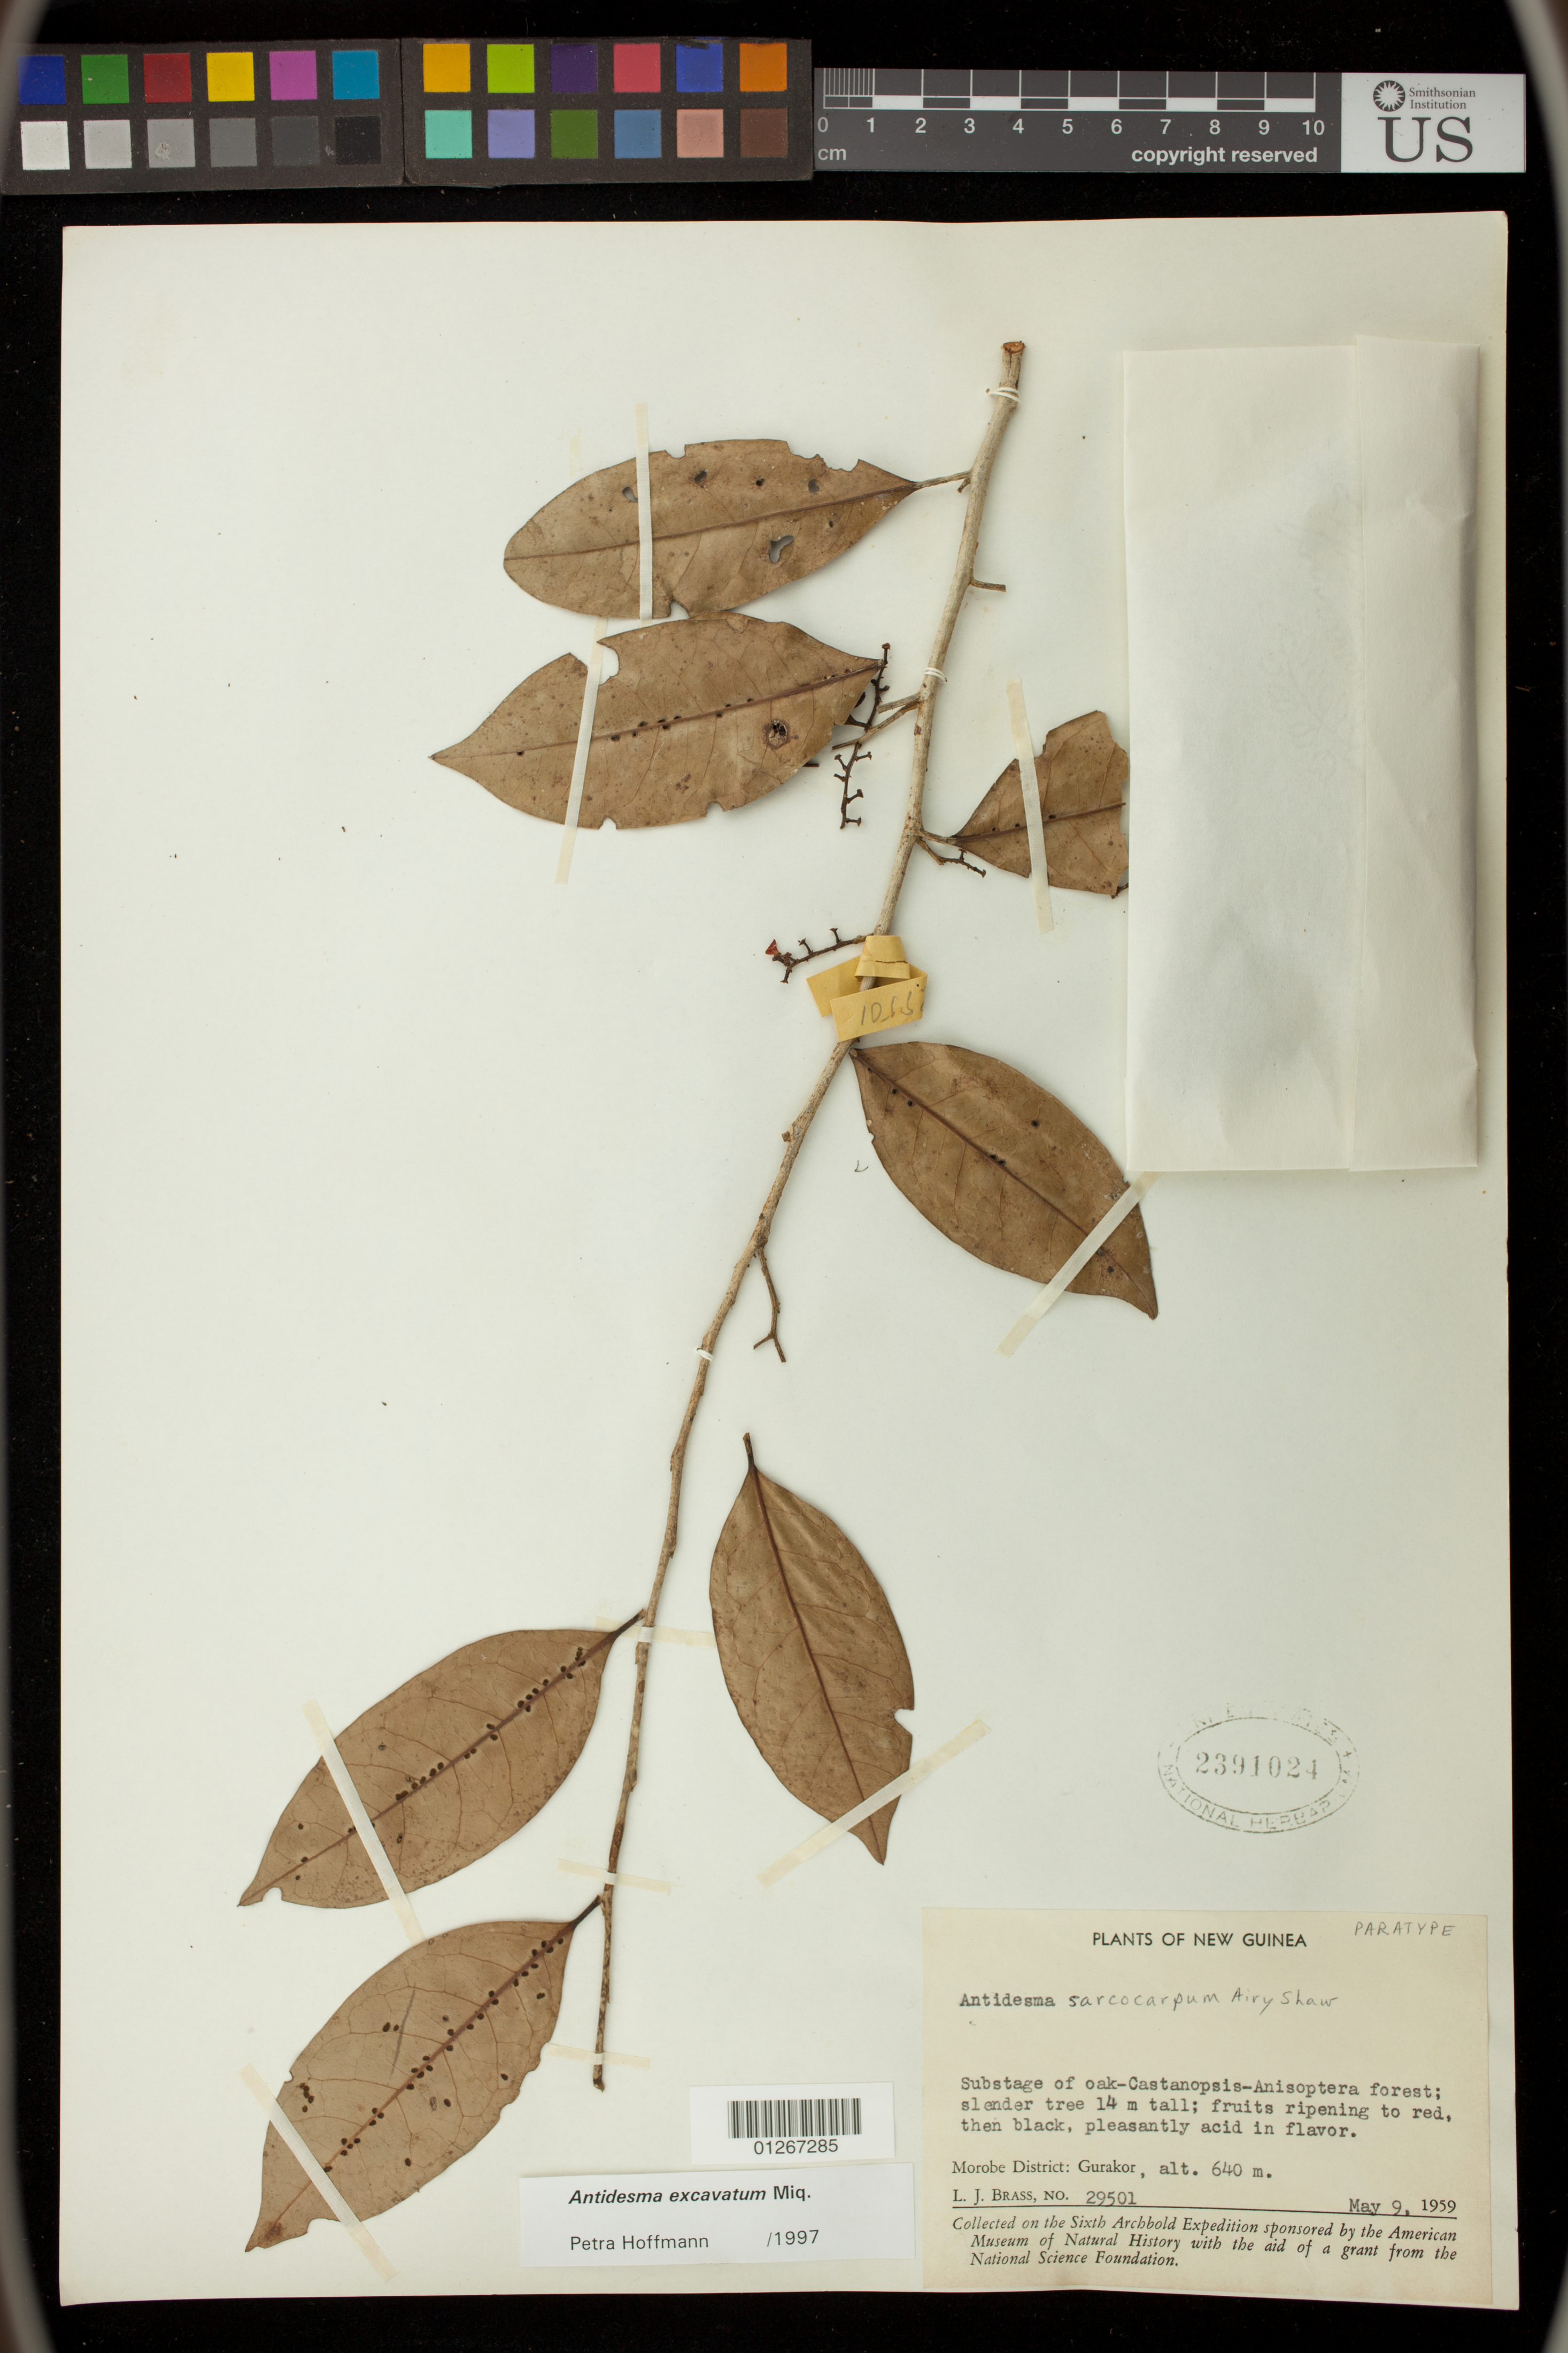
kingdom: Plantae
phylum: Tracheophyta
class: Magnoliopsida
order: Malpighiales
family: Phyllanthaceae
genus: Antidesma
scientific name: Antidesma excavatum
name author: Miq.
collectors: L. J. Brass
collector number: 29501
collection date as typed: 09 May 1959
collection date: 1959-05-09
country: Papua New Guinea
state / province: Morobe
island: New Guinea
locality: Gurakor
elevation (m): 640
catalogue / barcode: US 2391024